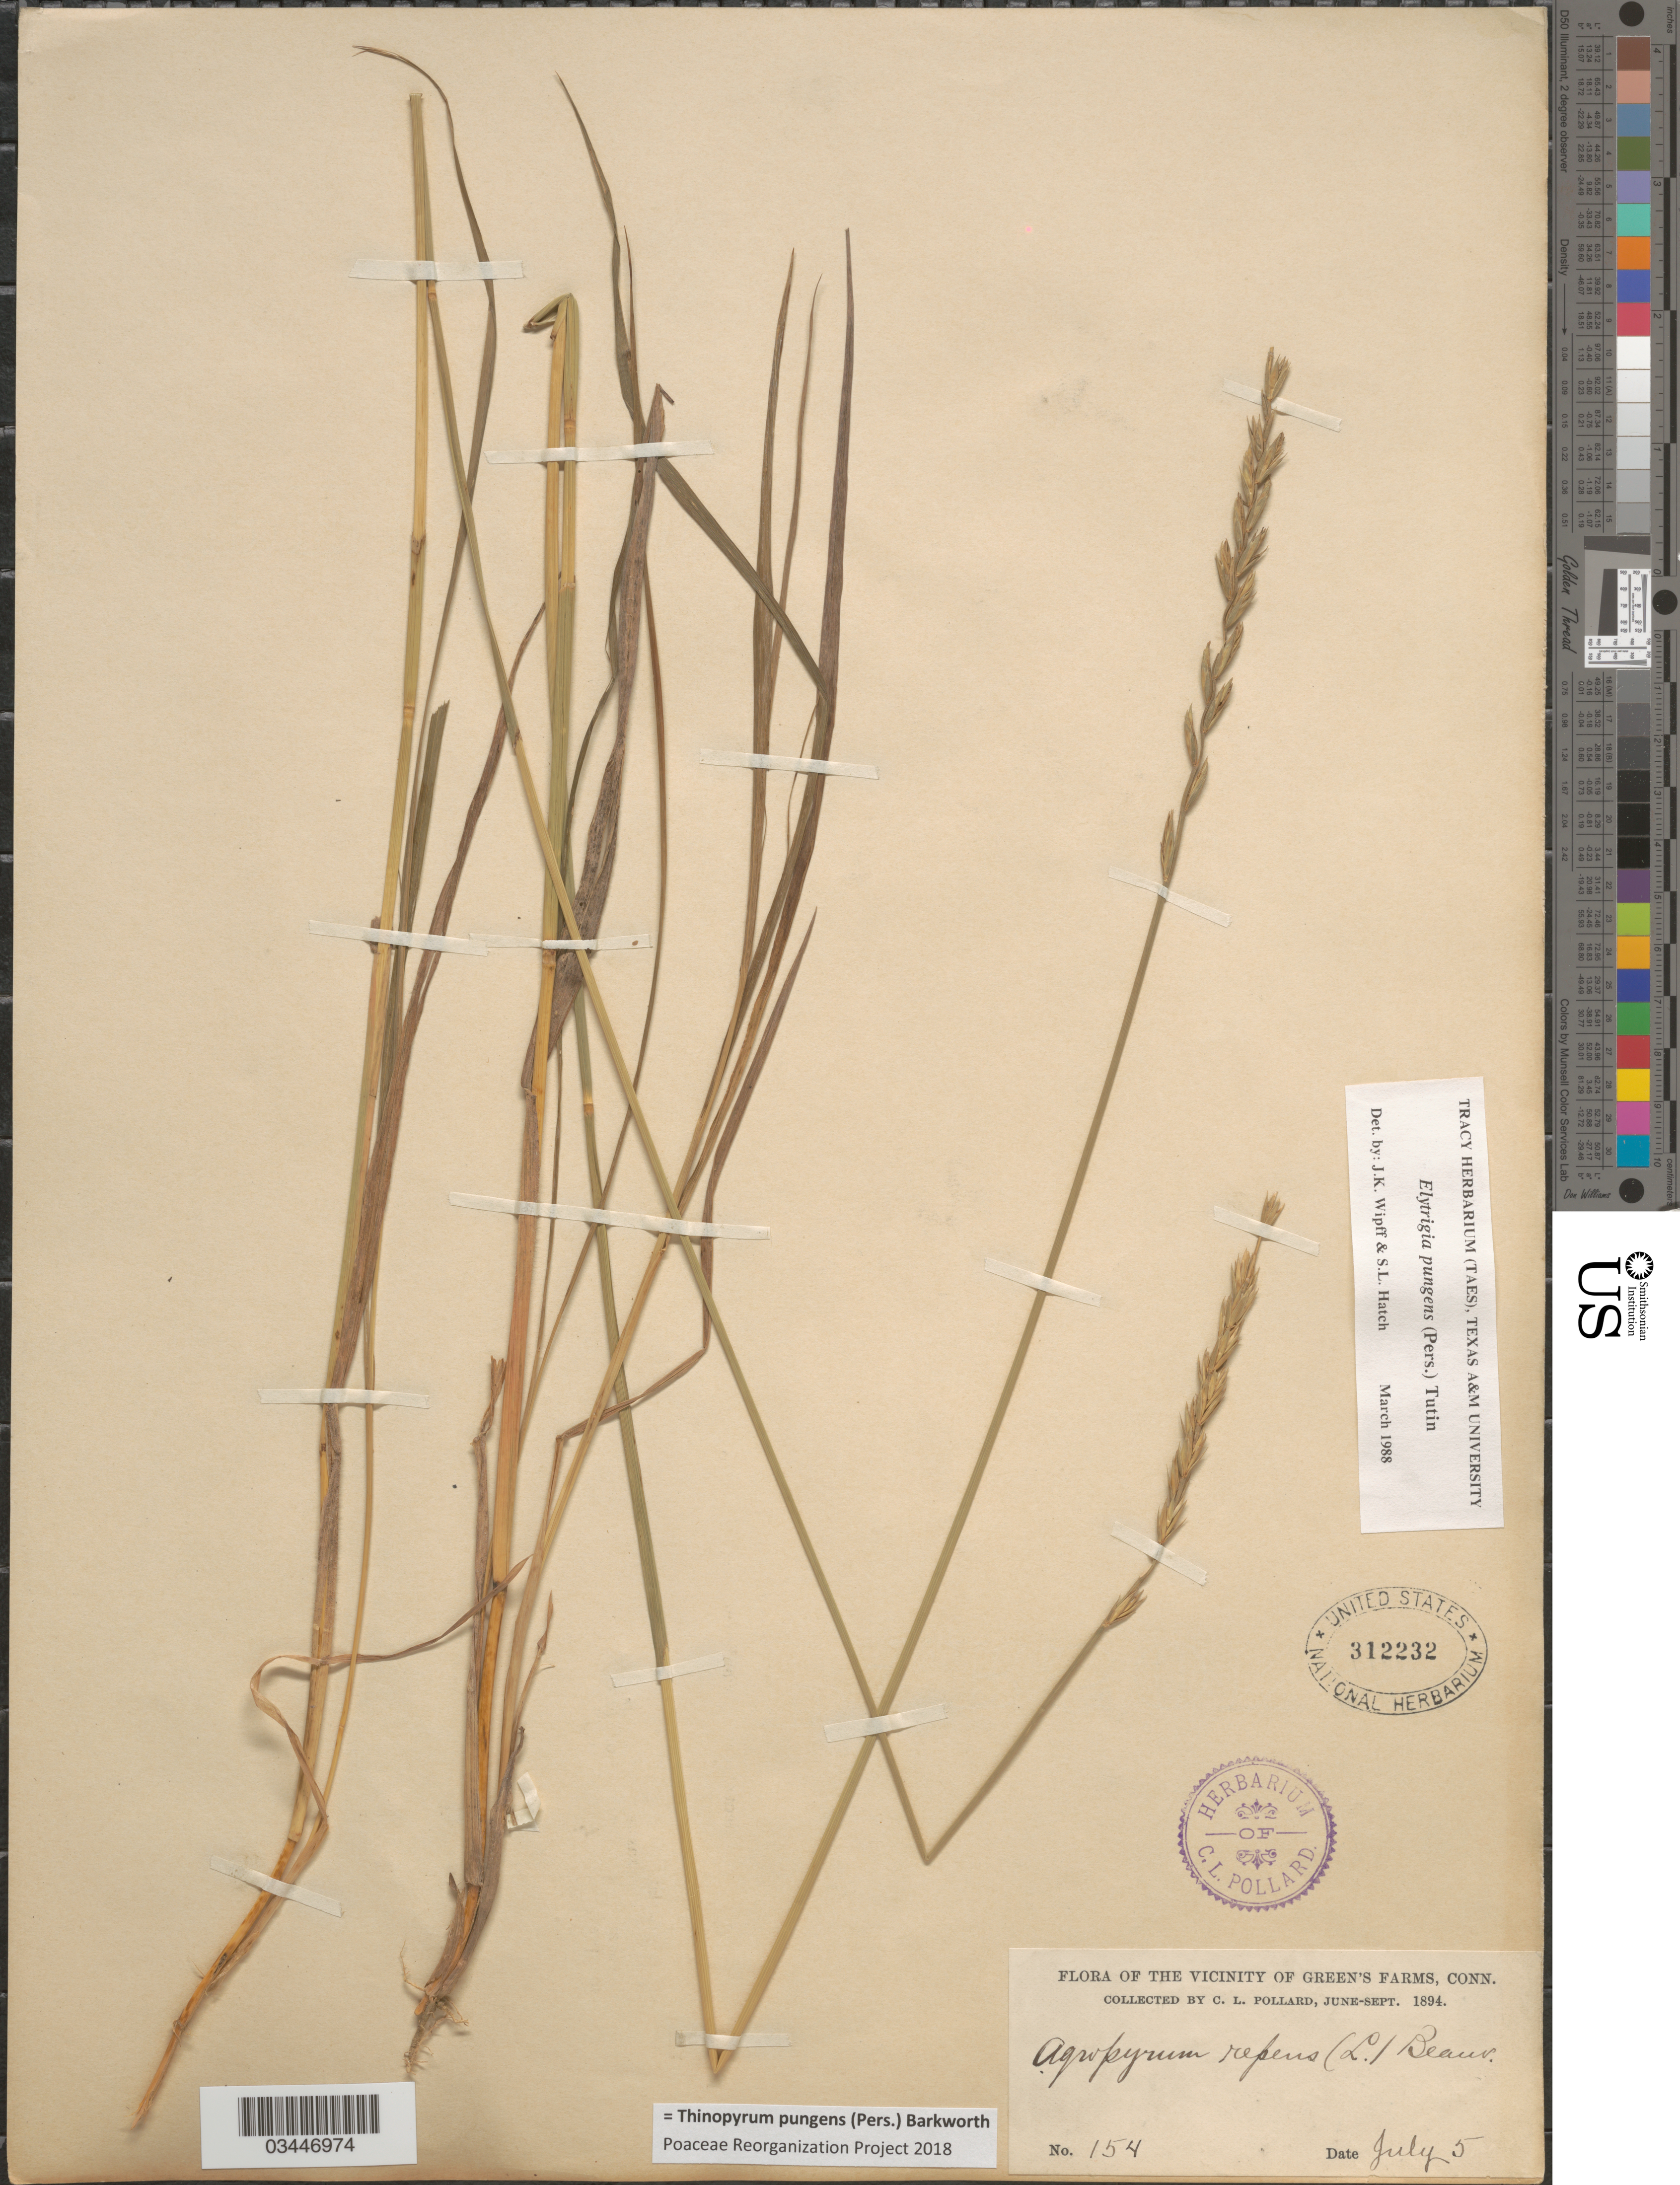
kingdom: Plantae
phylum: Tracheophyta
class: Liliopsida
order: Poales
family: Poaceae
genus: Thinopyrum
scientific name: Thinopyrum pungens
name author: (Pers.) Barkworth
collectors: C. L. Pollard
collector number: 154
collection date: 1894-07-05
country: United States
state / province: Connecticut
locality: The Vicinity of Green's Farms.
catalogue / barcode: US 312232